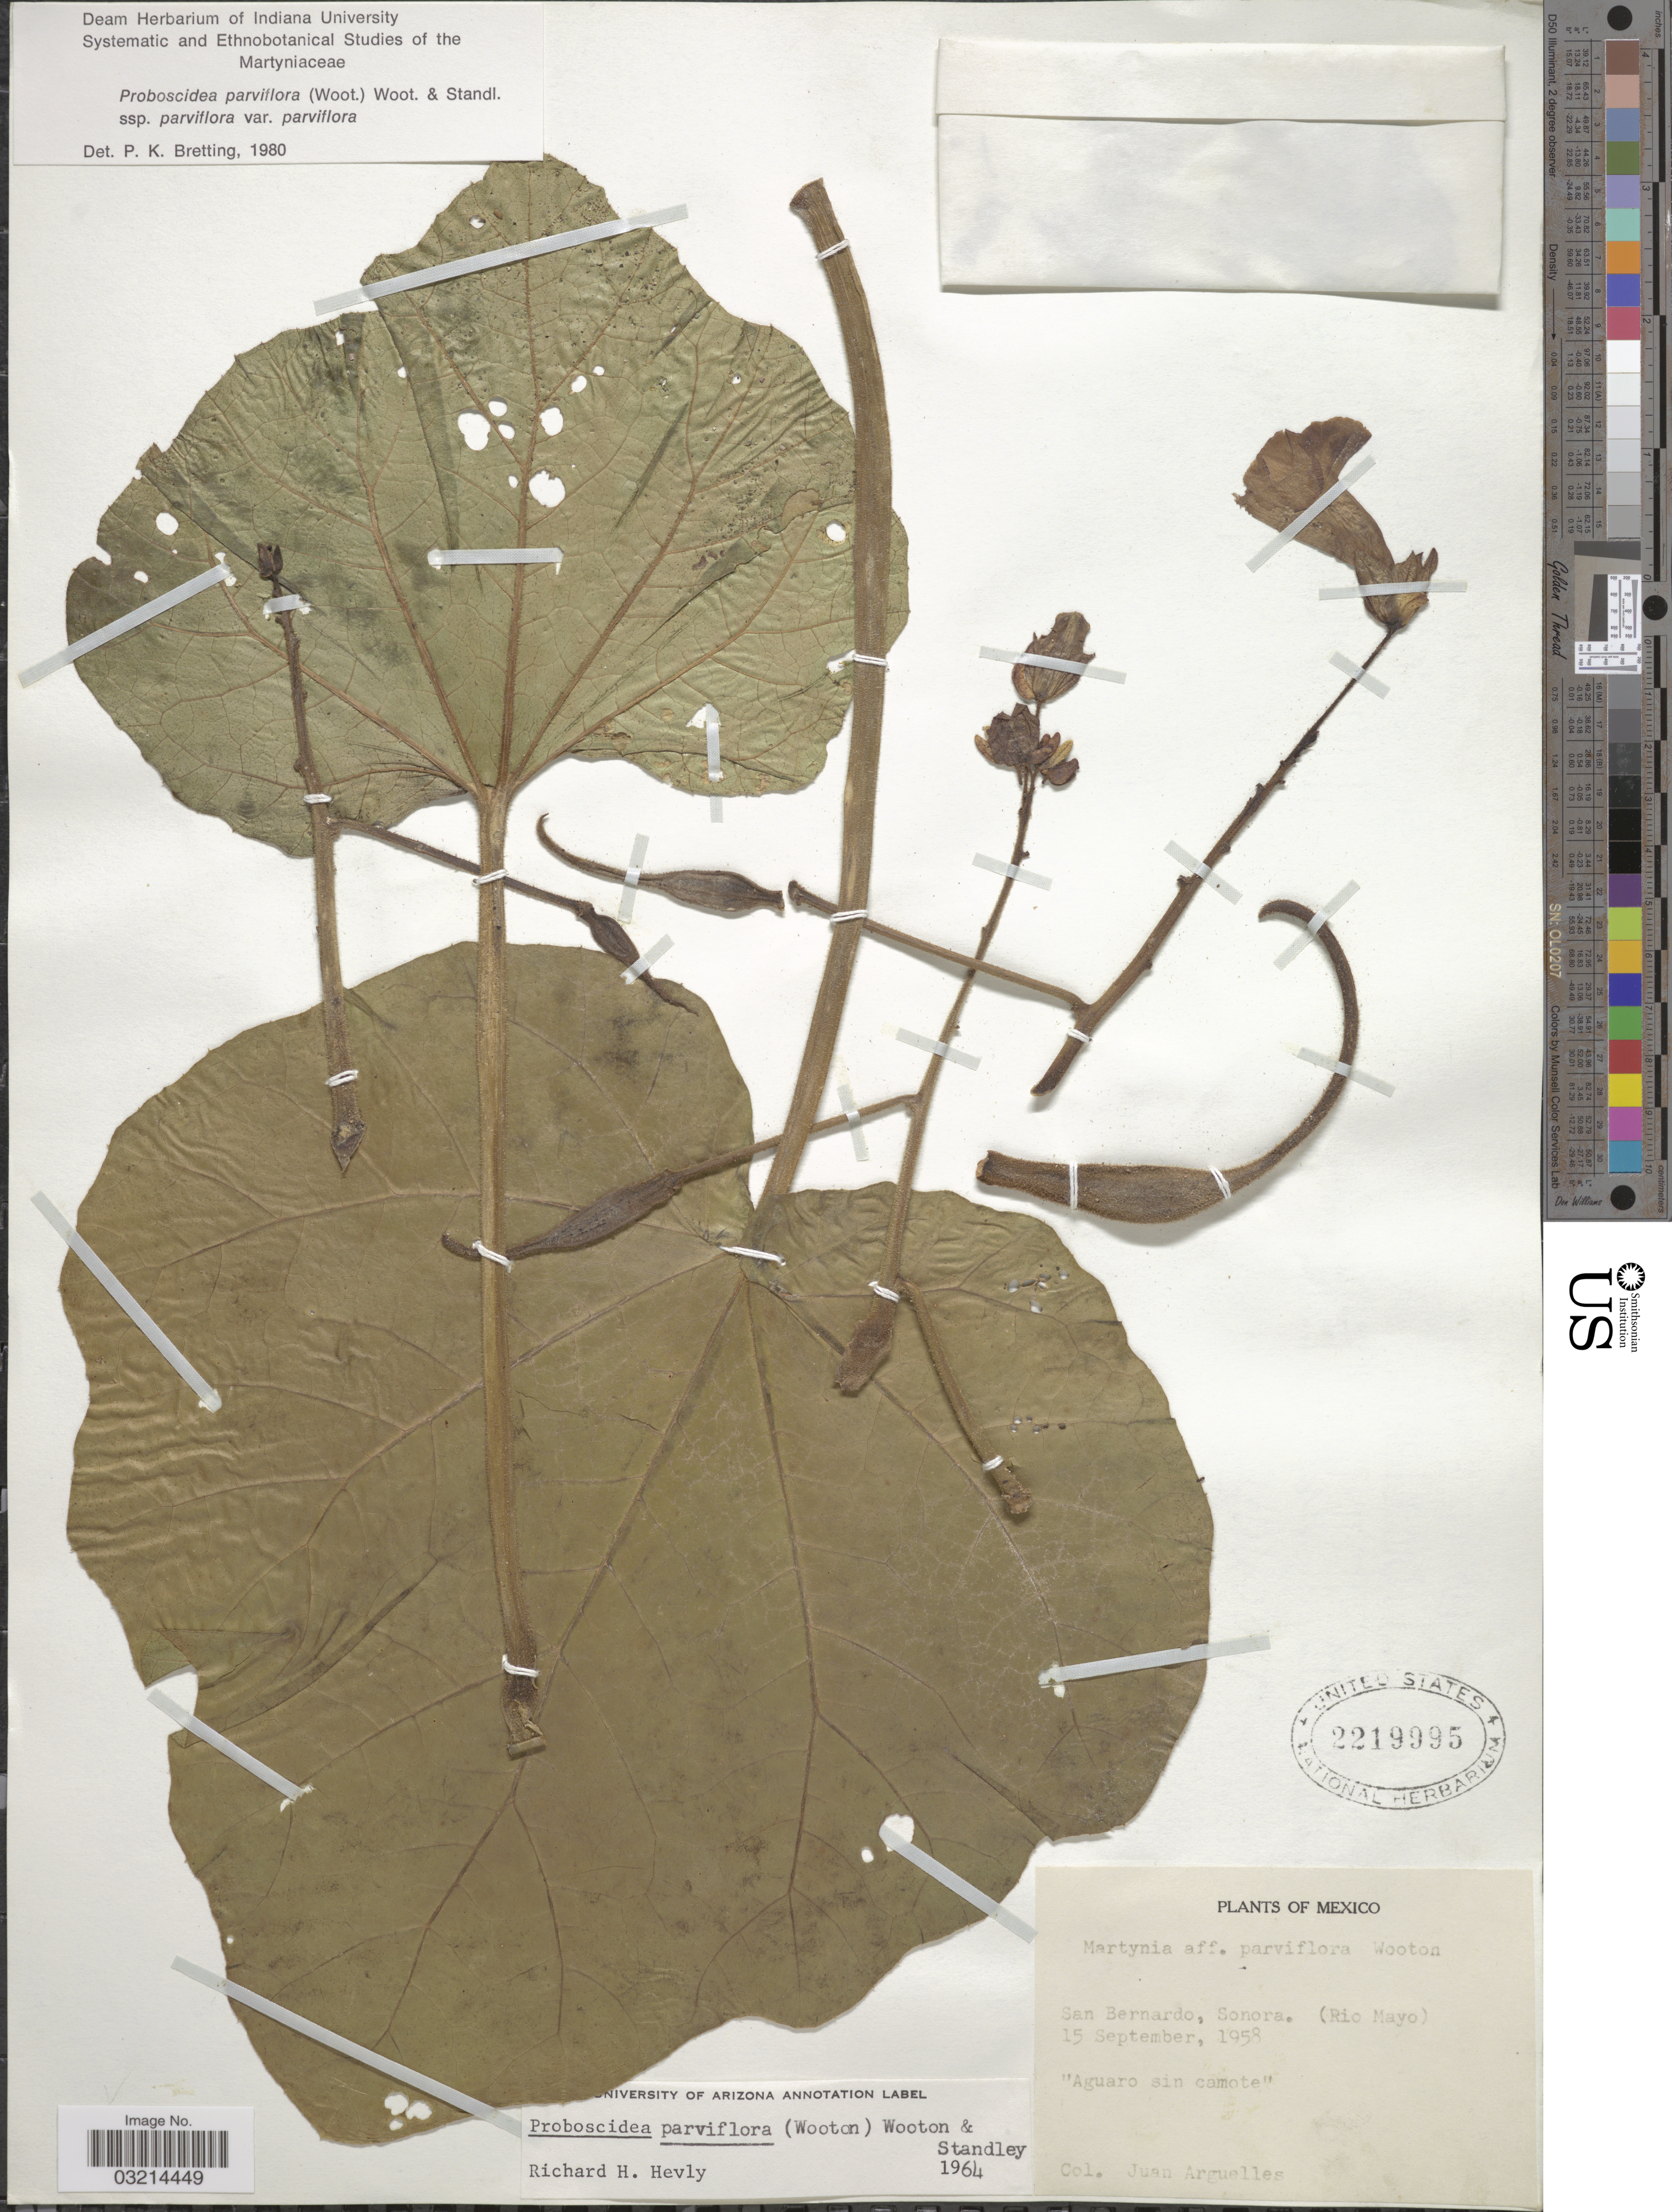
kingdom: Plantae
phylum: Tracheophyta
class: Magnoliopsida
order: Lamiales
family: Martyniaceae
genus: Proboscidea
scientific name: Proboscidea parviflora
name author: (Wooton) Wooton & Standl.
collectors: J. Arguelles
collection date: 1958-09-15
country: Mexico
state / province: Sonora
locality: San Bernardo. (Rio Mayo).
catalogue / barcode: US 2219995